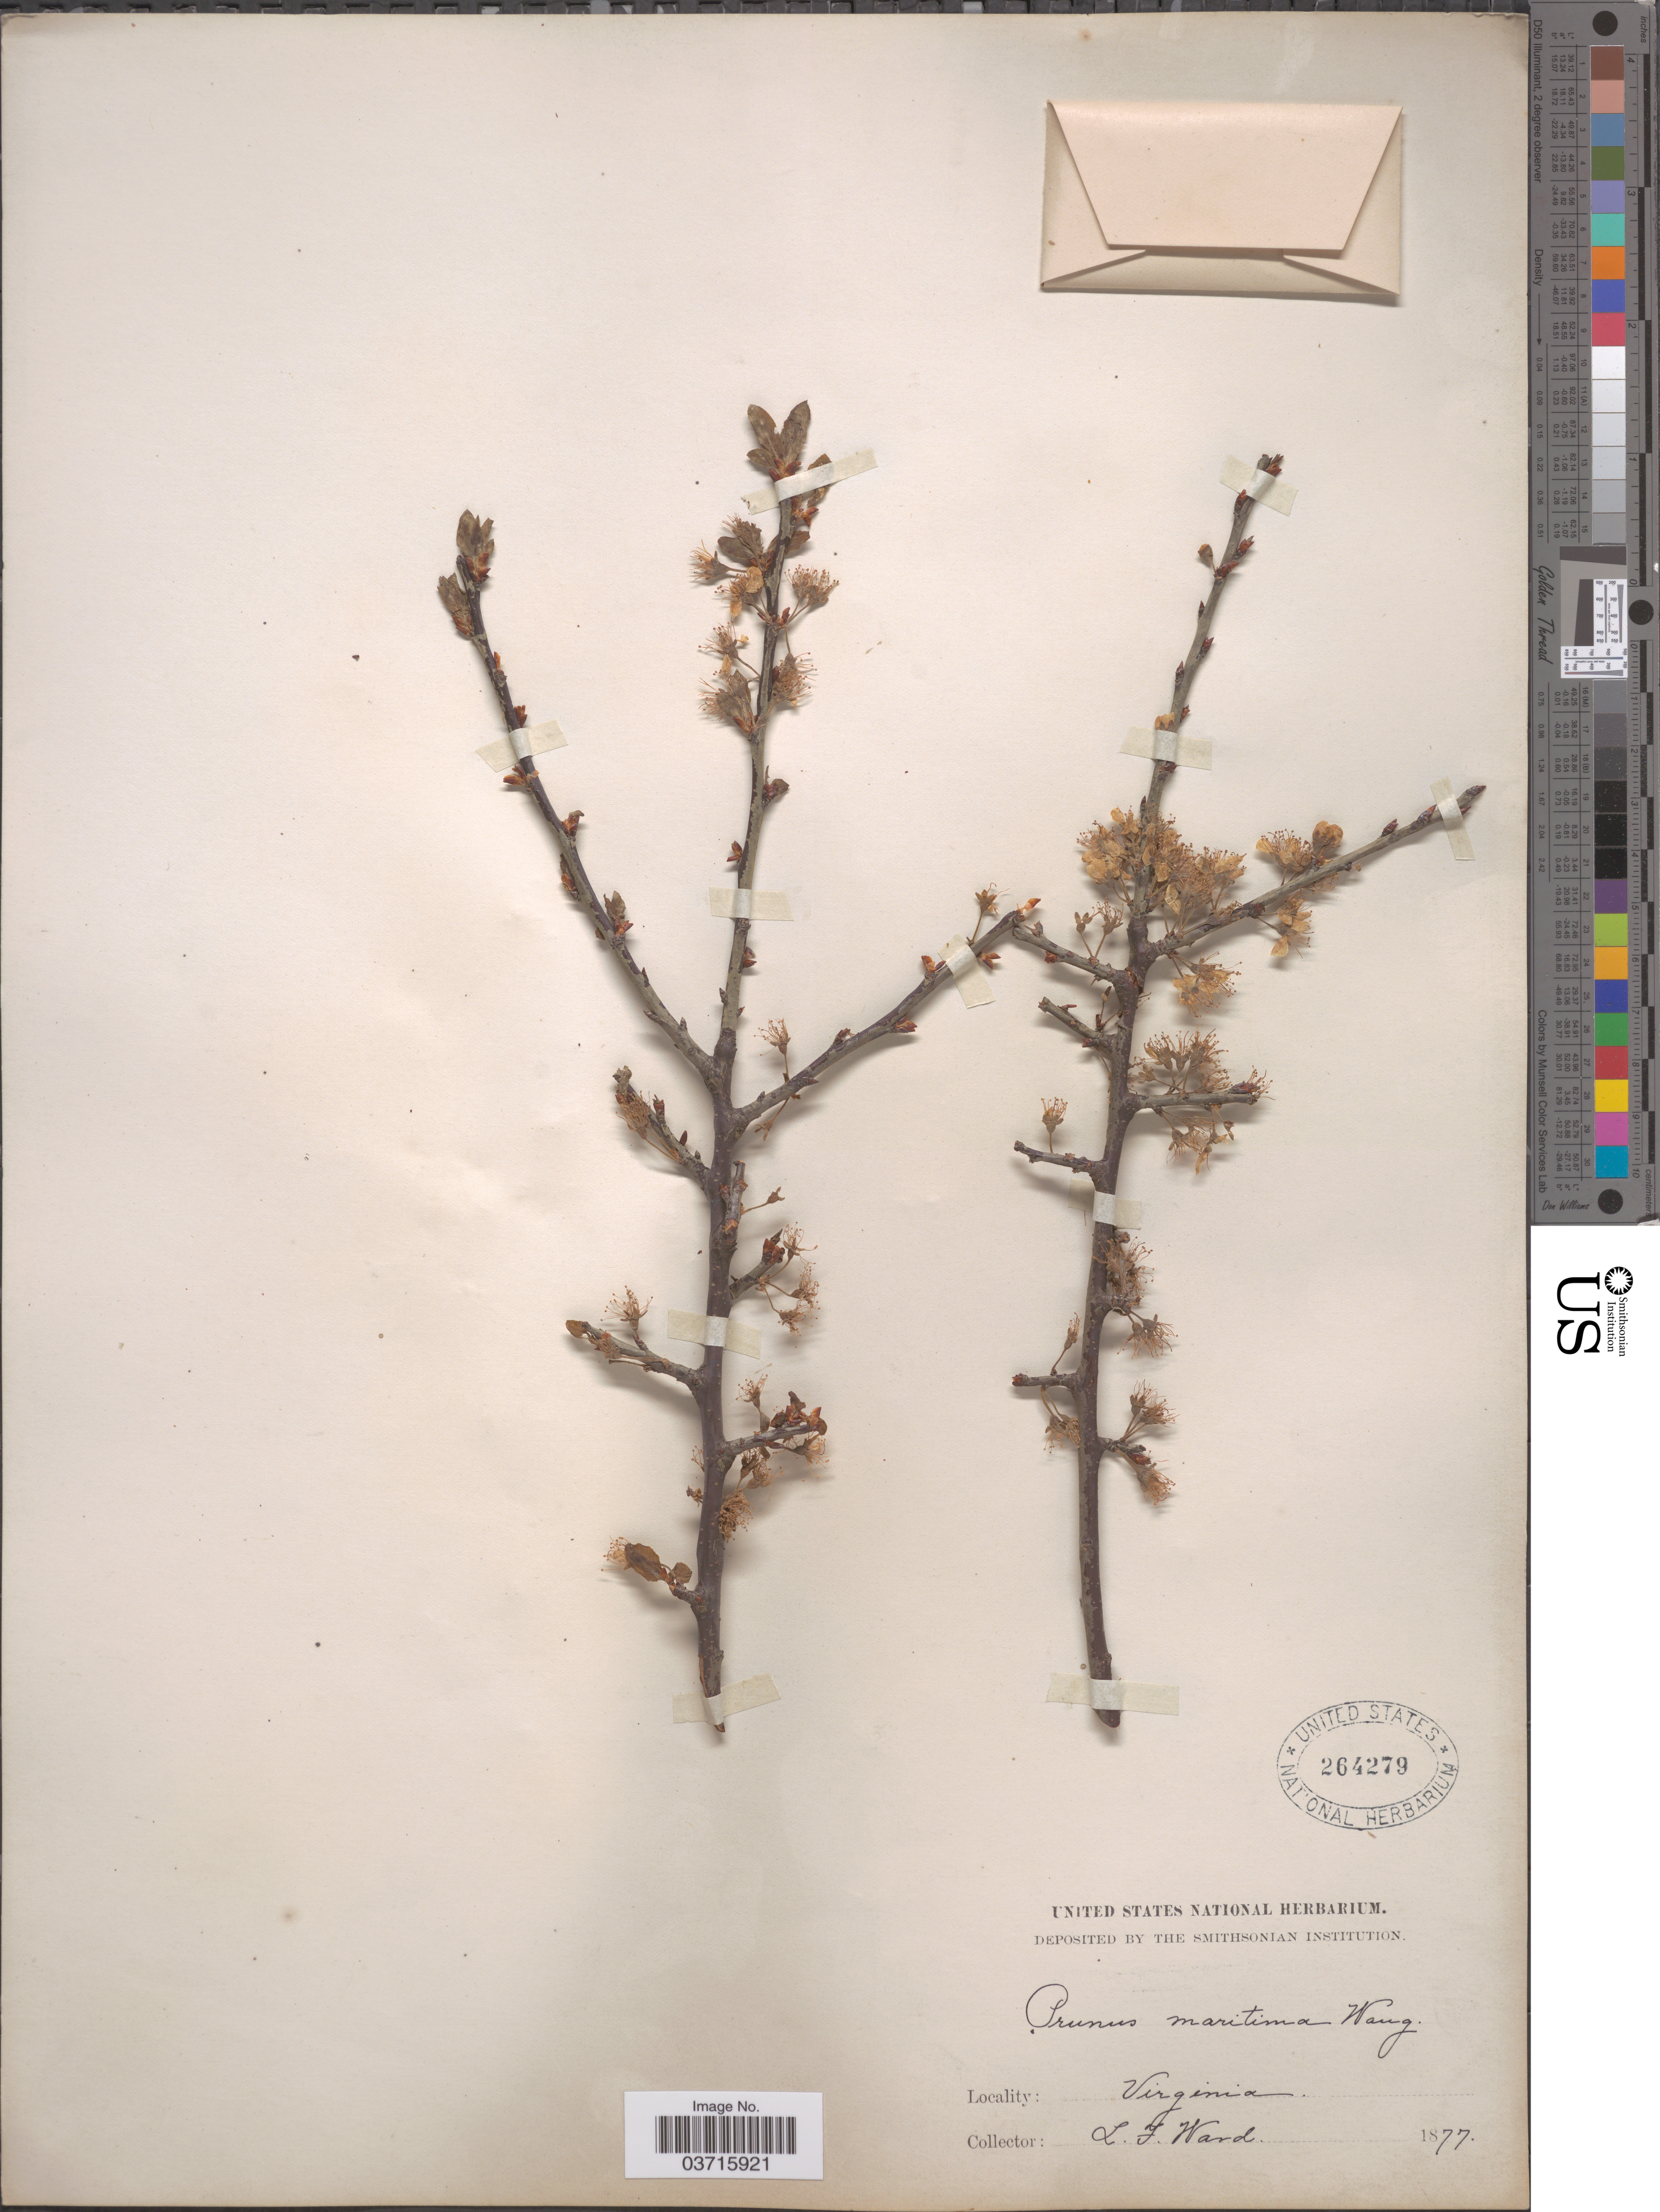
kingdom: Plantae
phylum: Tracheophyta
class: Magnoliopsida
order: Rosales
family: Rosaceae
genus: Prunus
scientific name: Prunus maritima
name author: Marshall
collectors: L. Ward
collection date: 1877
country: United States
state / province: Virginia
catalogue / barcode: US 264279